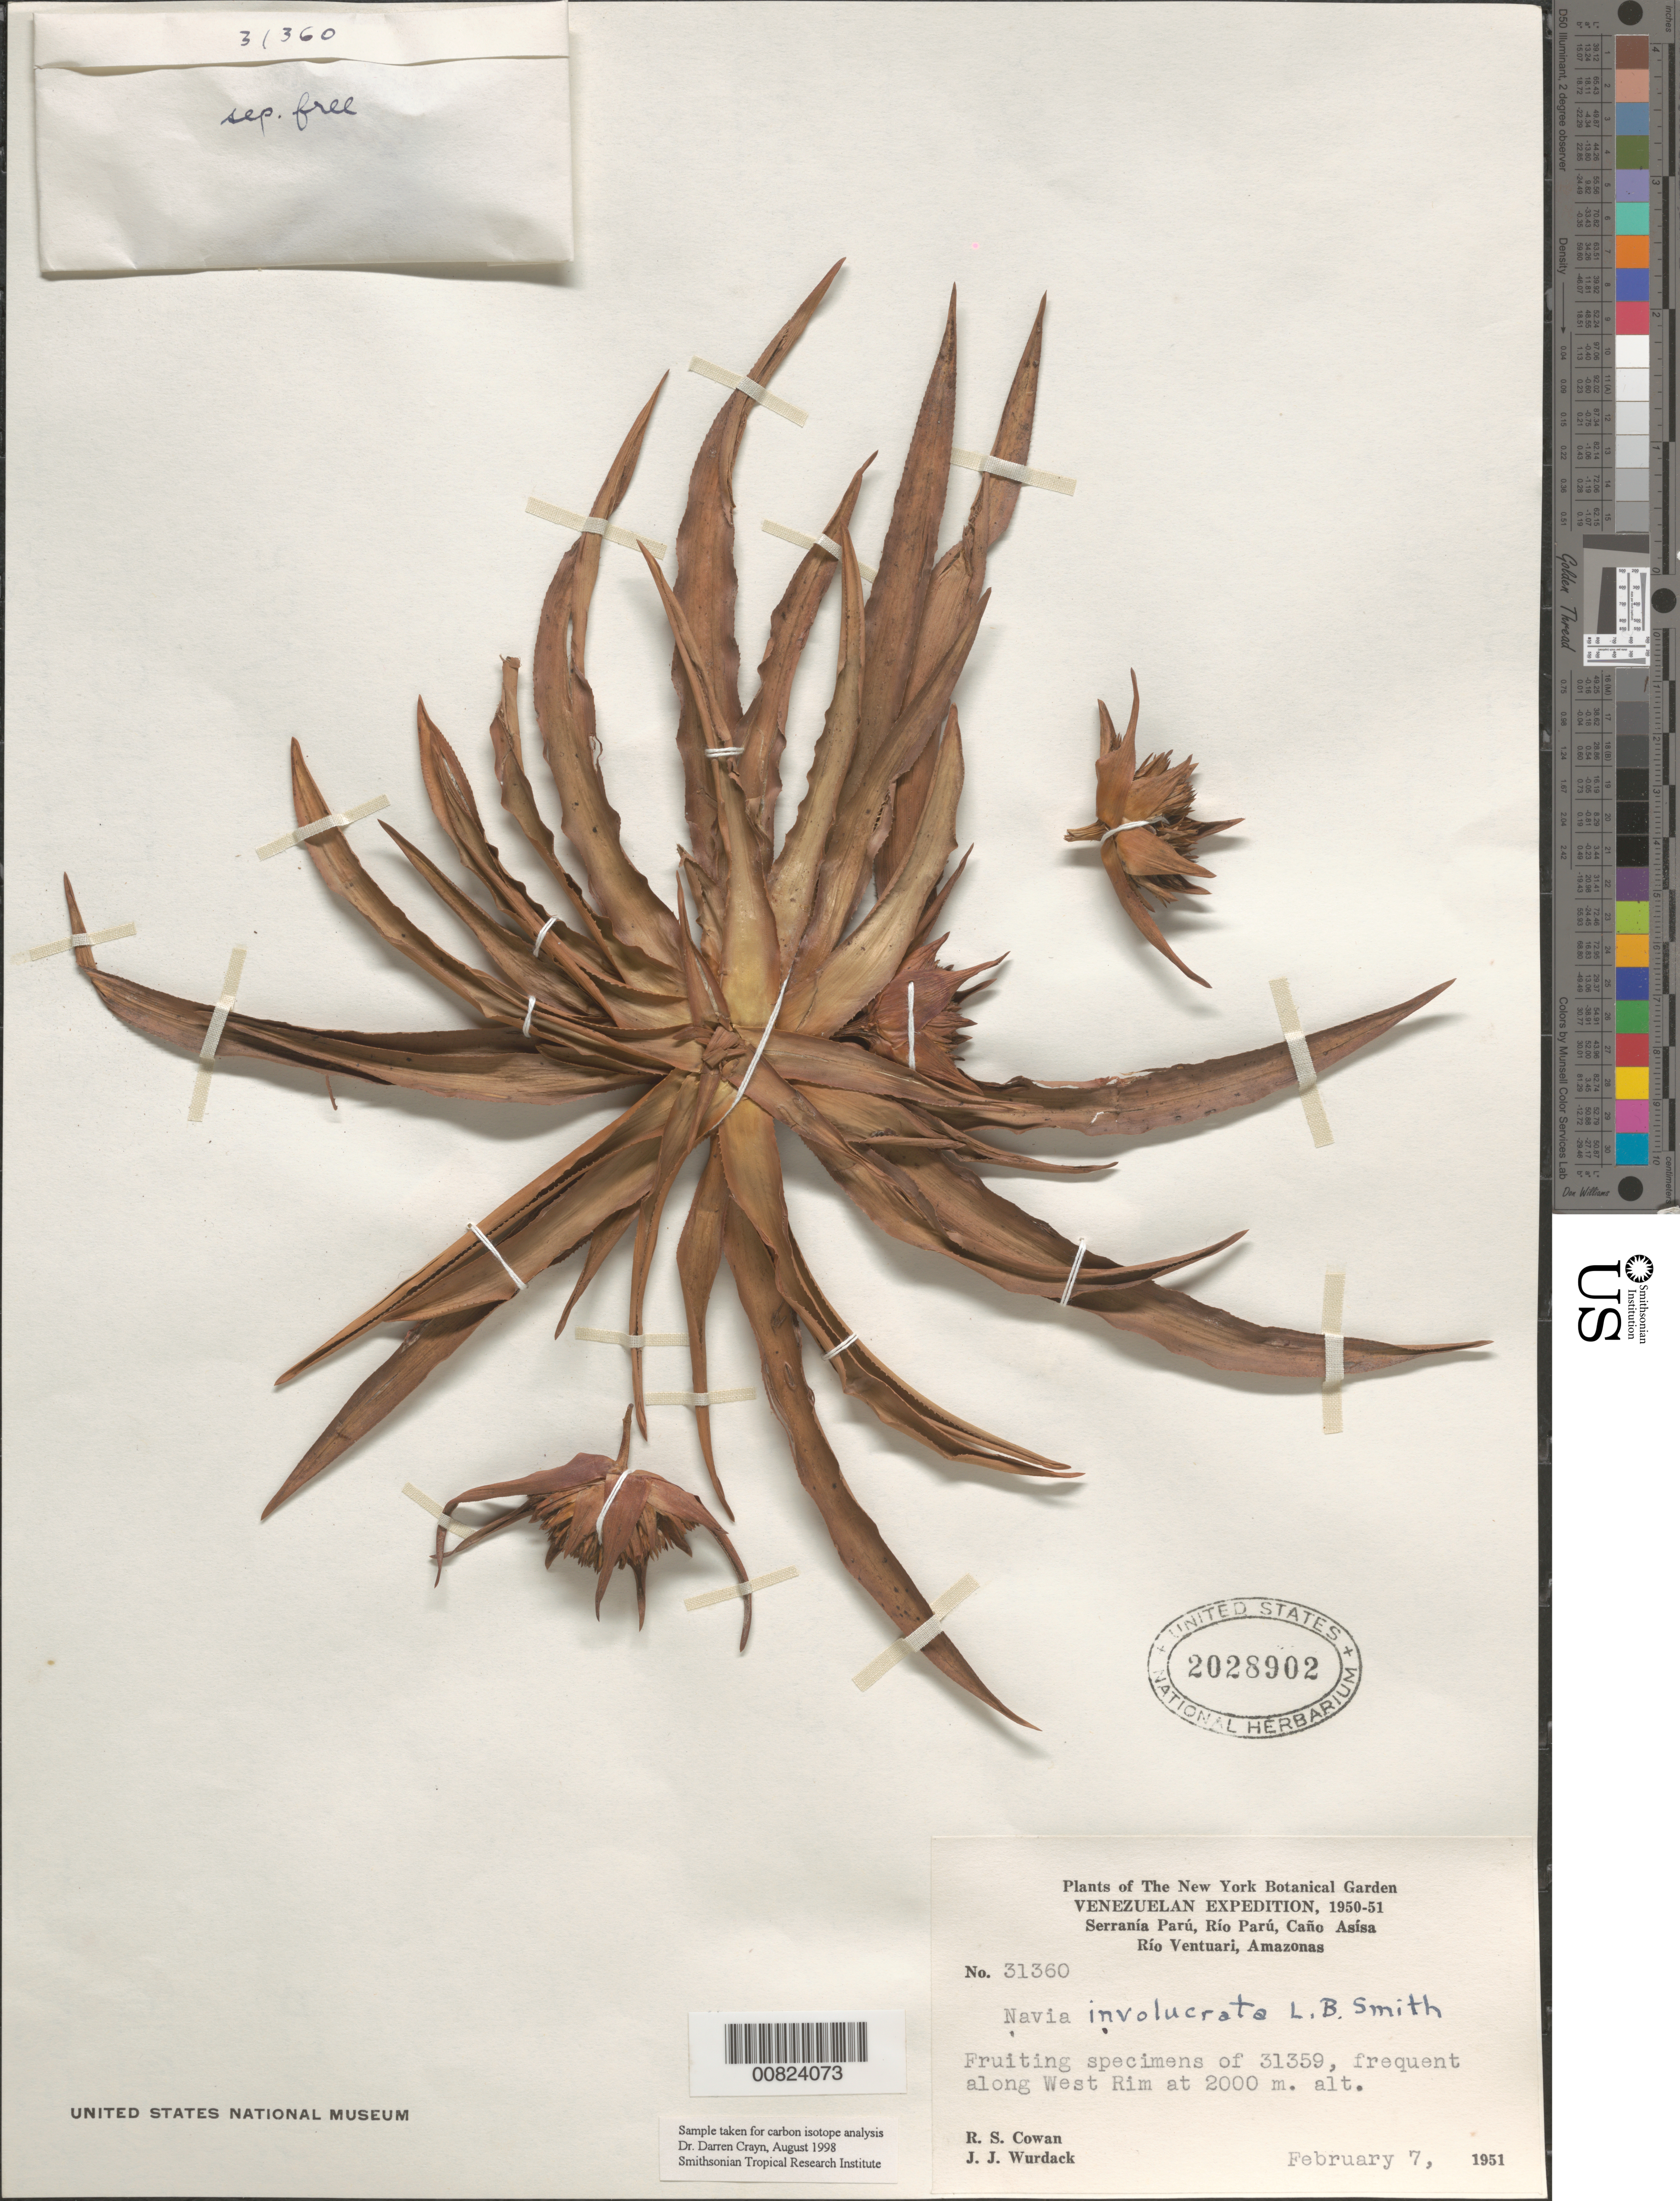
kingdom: Plantae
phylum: Tracheophyta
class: Liliopsida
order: Poales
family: Bromeliaceae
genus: Navia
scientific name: Navia intermedia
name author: L.B. Sm. & Steyerm.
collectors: R. S. Cowan & J. J. Wurdack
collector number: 31360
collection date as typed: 7-Feb-51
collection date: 1951-02-07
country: Venezuela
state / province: Amazonas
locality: Serranía Parú, Río Parú, Caño Asísa, Río Ventuari, West Rim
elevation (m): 2000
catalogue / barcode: US 2028902